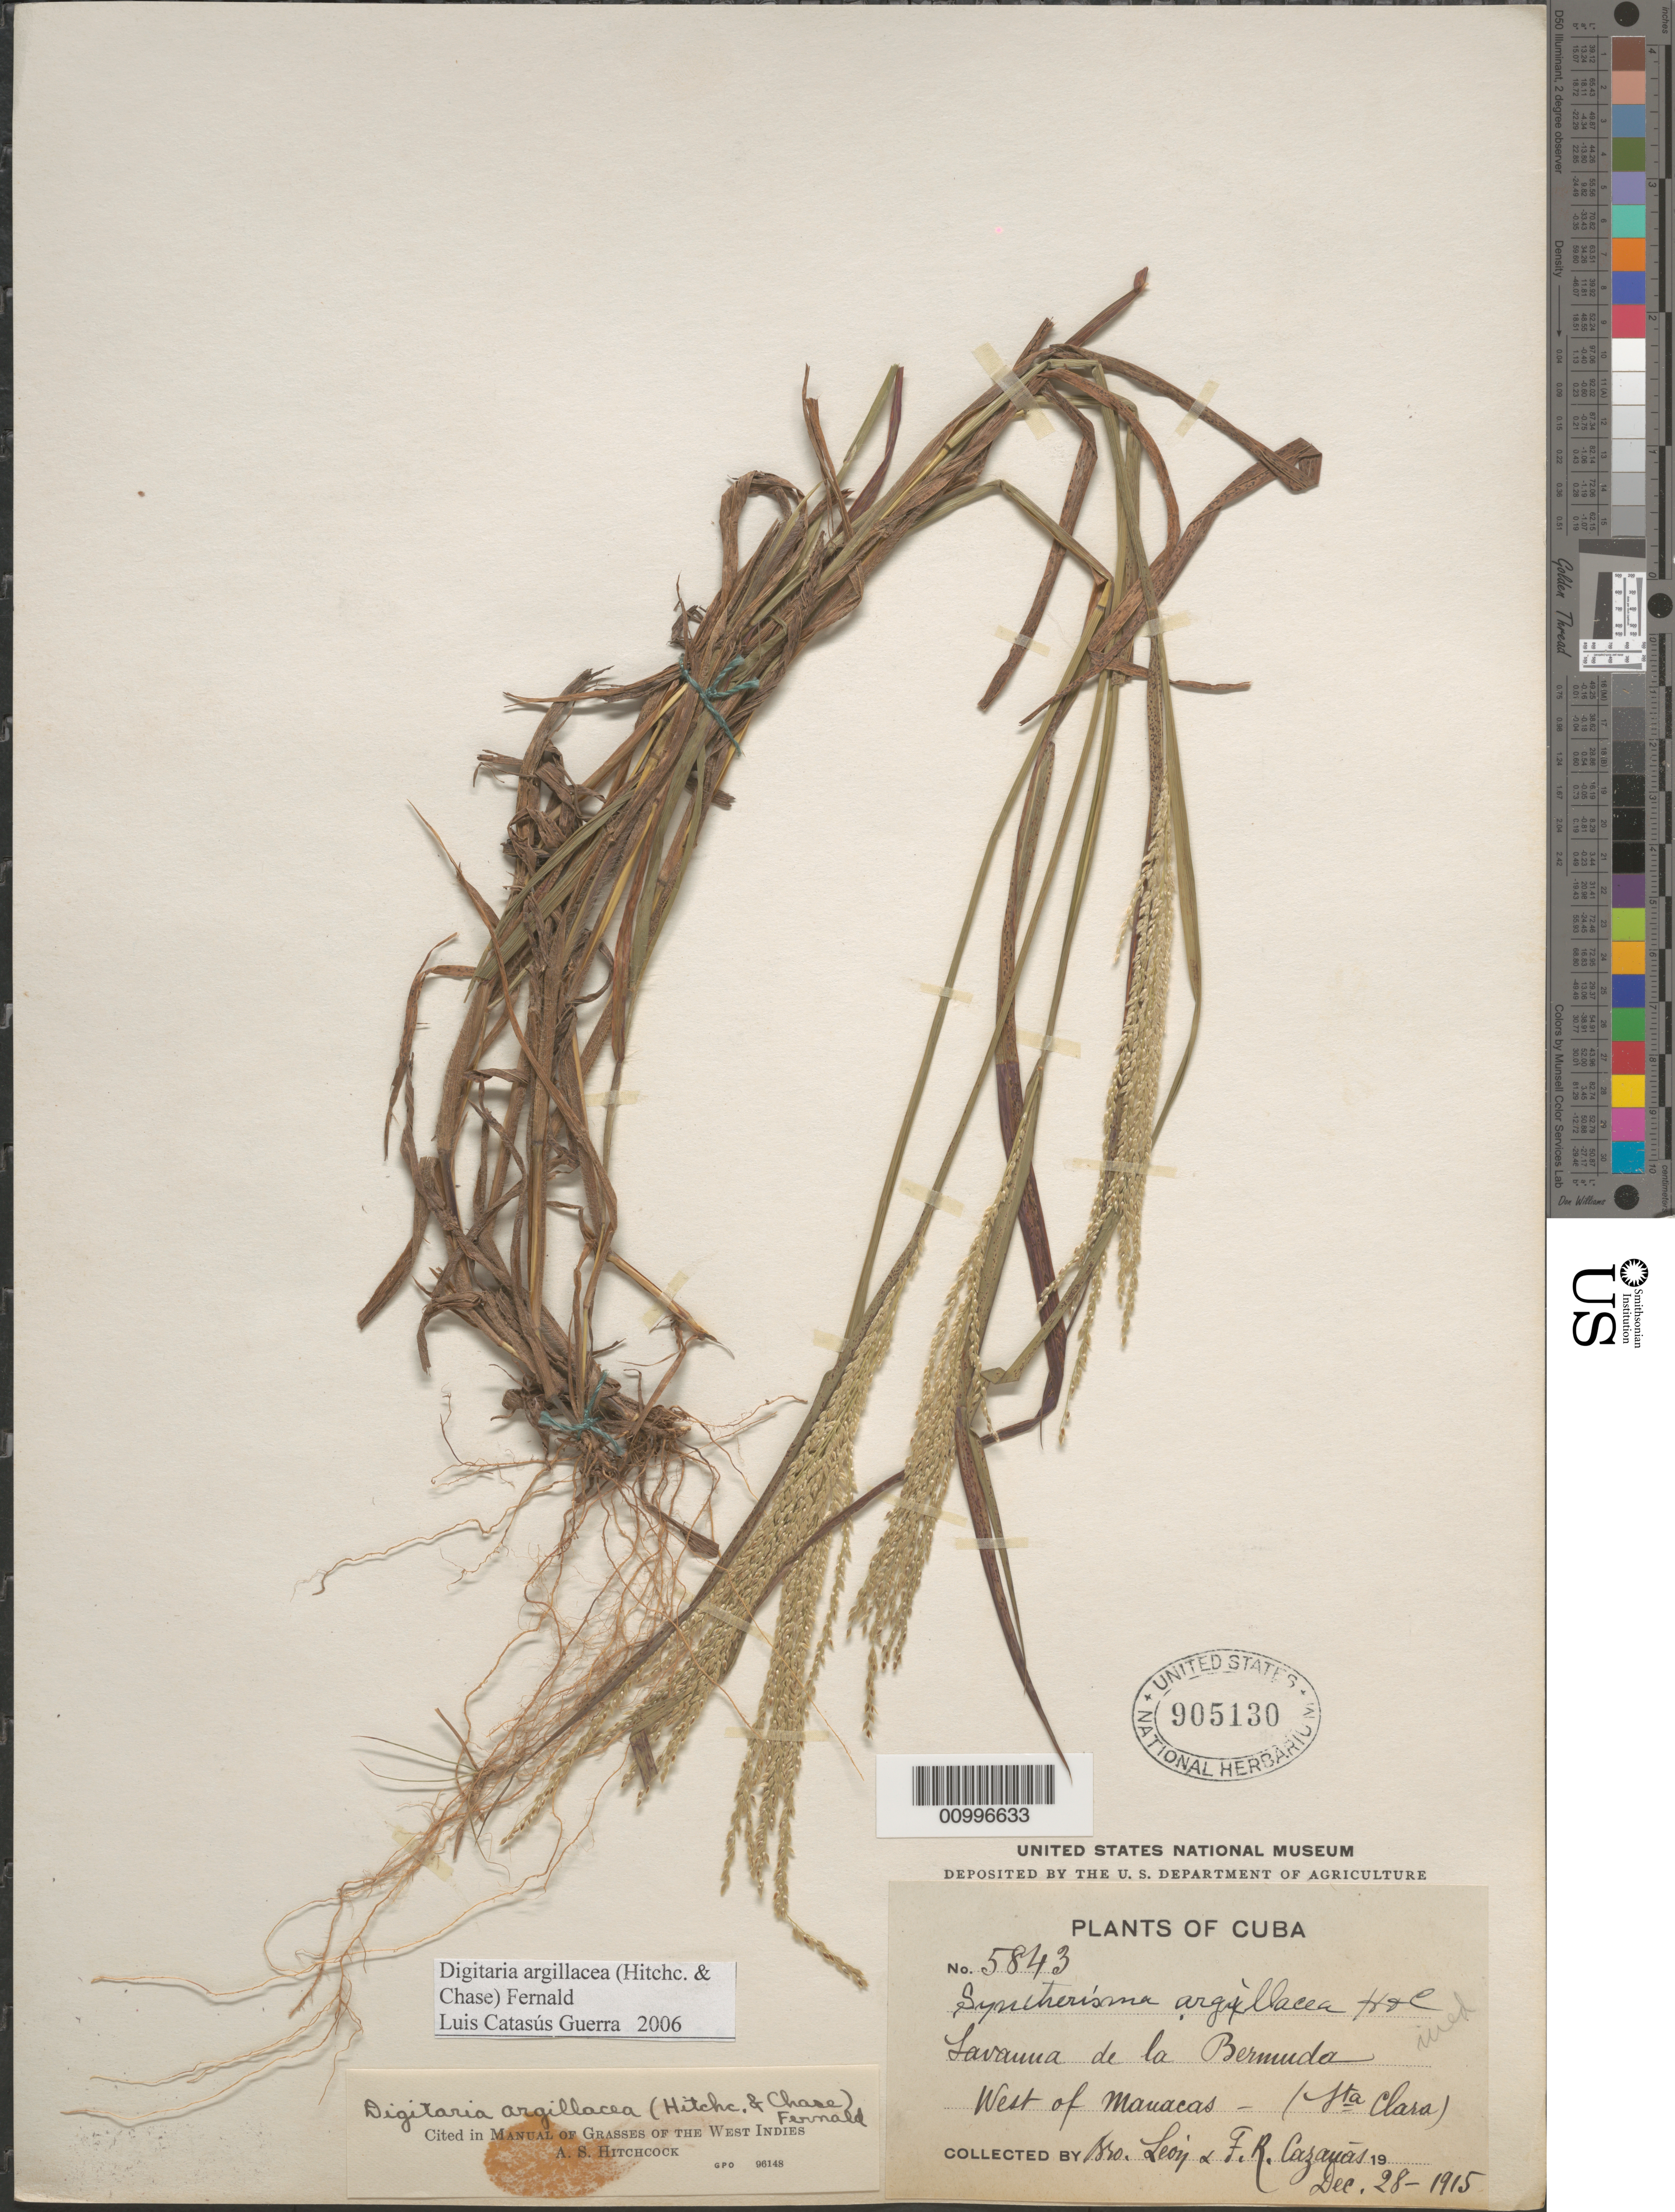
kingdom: Plantae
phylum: Tracheophyta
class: Liliopsida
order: Poales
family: Poaceae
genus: Digitaria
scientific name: Digitaria argillacea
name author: (Hitchc. & Chase) Fernald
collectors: Bro. León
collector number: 5843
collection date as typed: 28 Dec 1915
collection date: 1915-12-28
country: Cuba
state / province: Cienfuegos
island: Cuba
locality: W of Manacas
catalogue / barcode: US 905130